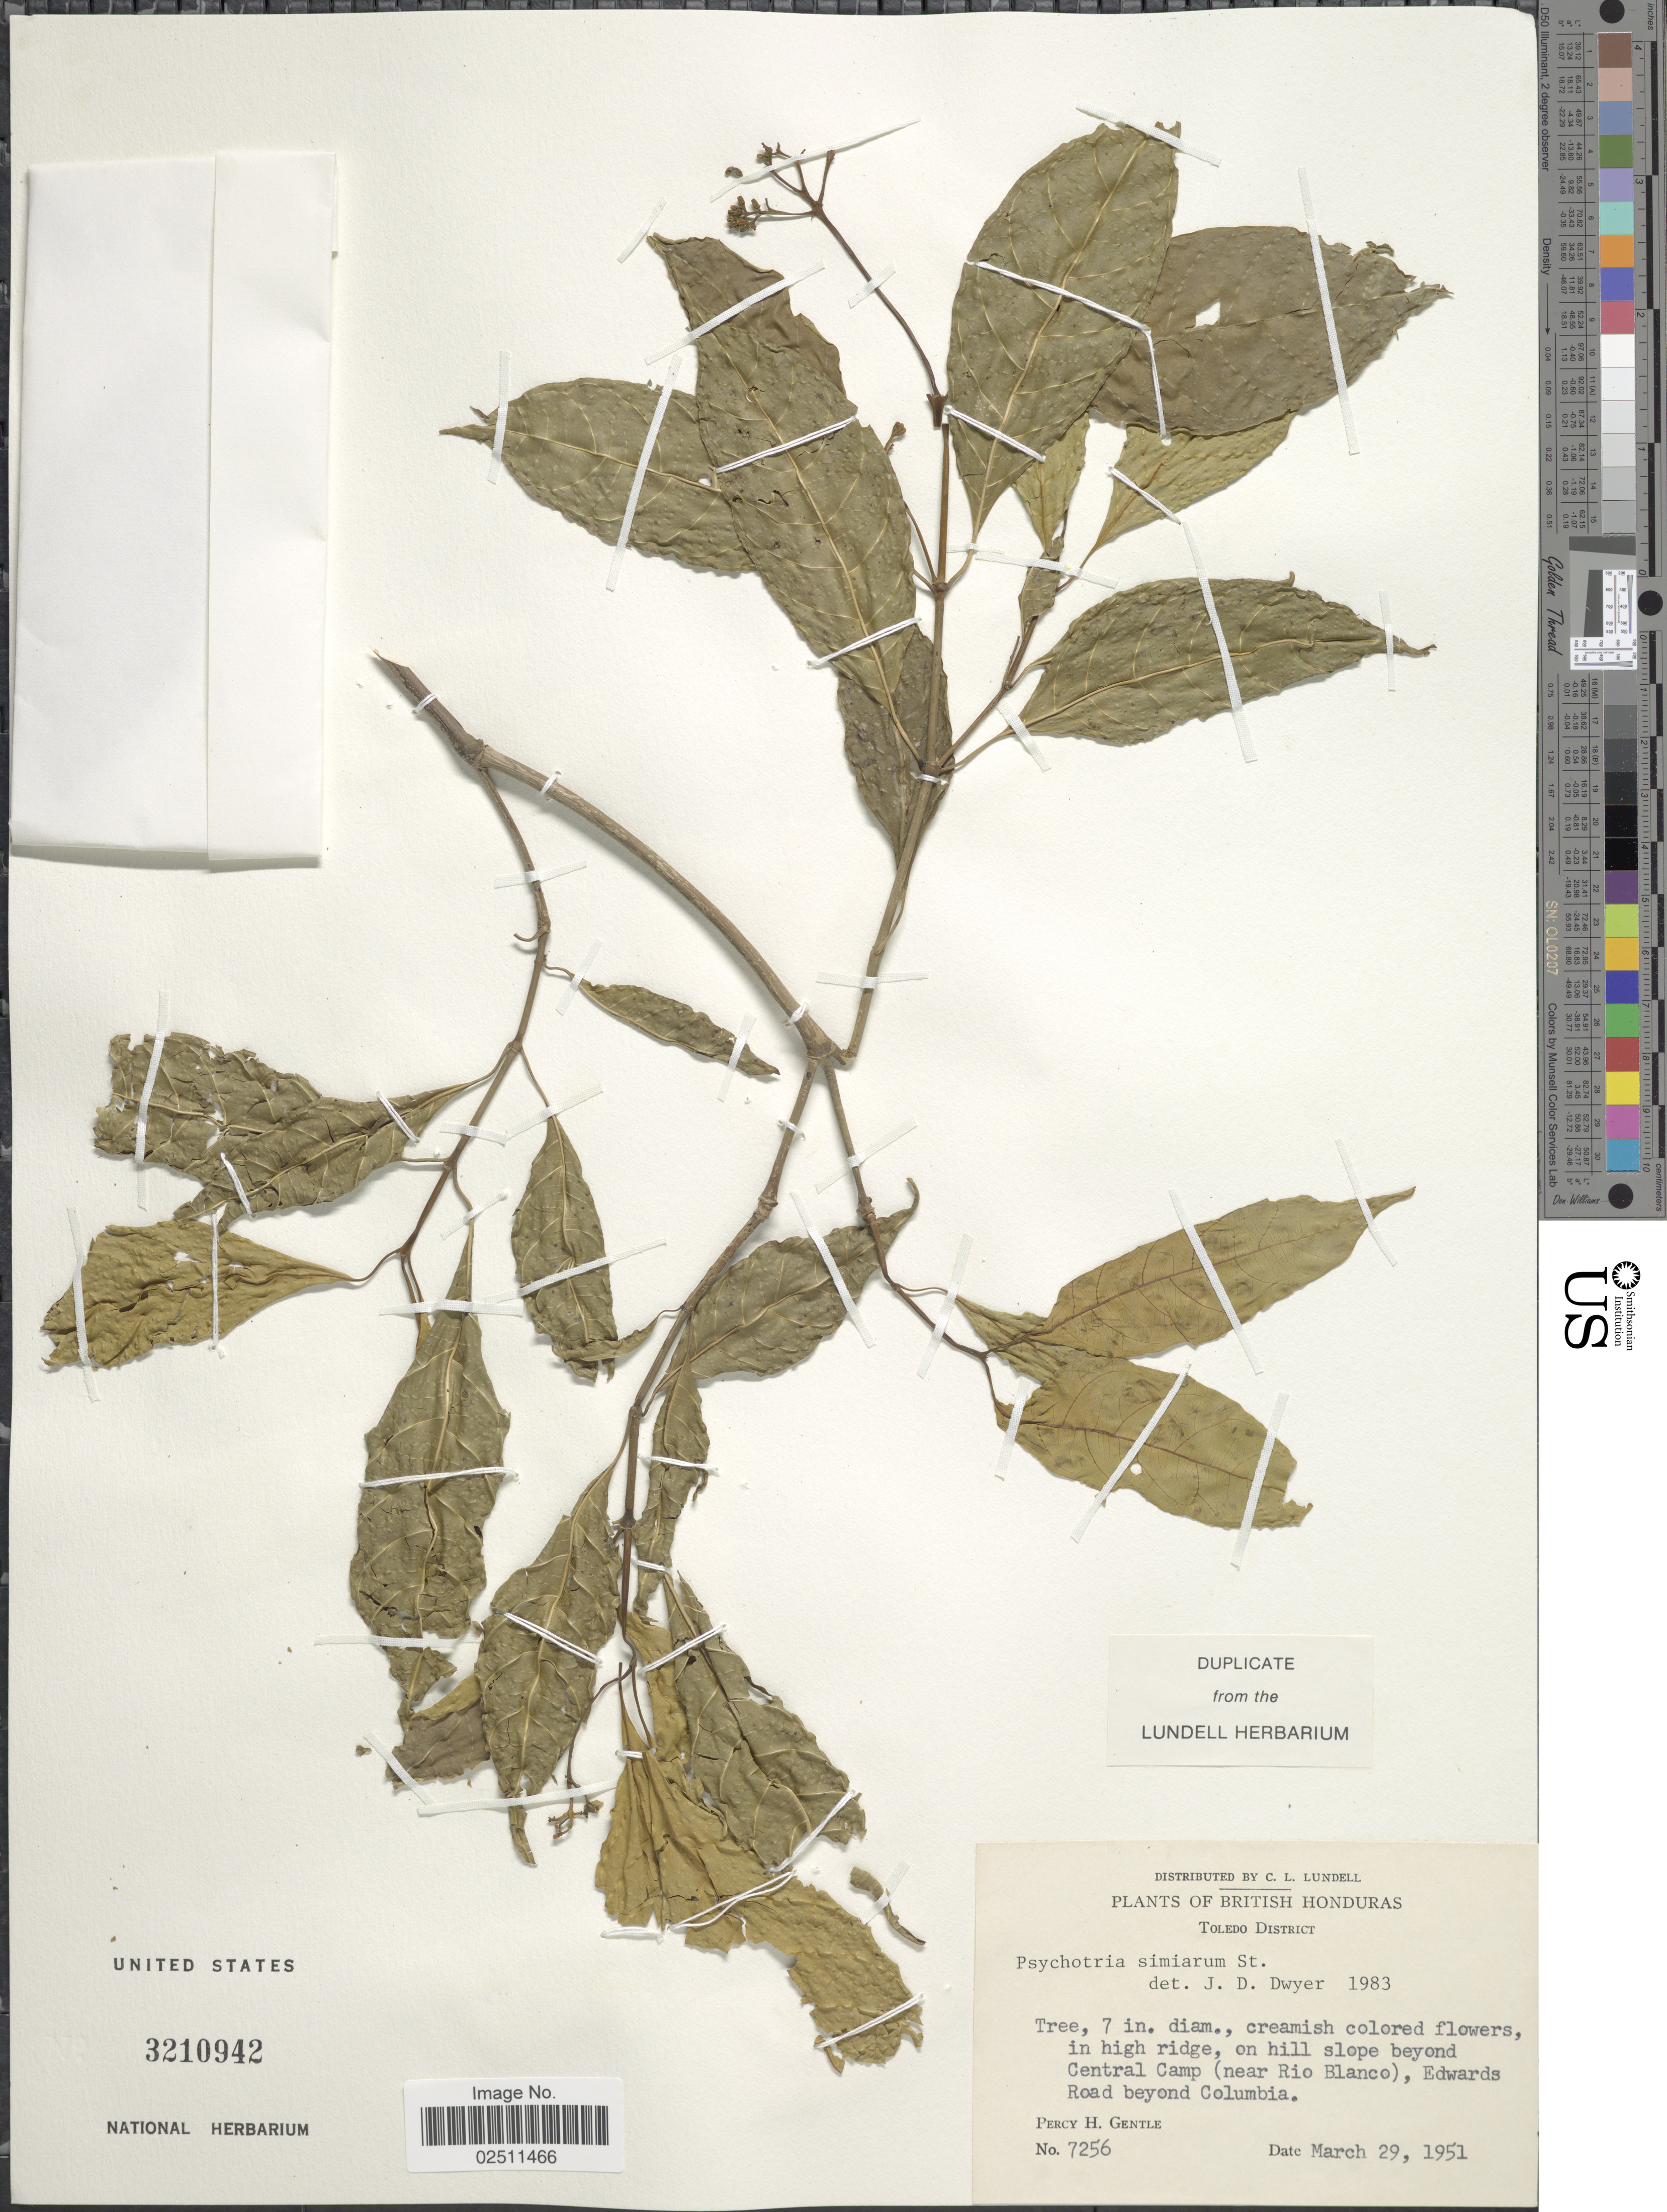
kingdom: Plantae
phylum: Tracheophyta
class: Magnoliopsida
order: Gentianales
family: Rubiaceae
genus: Psychotria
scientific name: Psychotria simiarum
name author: Standl.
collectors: P. H. Gentle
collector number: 7256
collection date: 1951-03-29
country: Belize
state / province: Toledo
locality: British Honduras. Toledo District, on hill slope beyond Central Camp (near Rio Blanco), Edwards Road beyong Columbia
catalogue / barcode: US 3210942